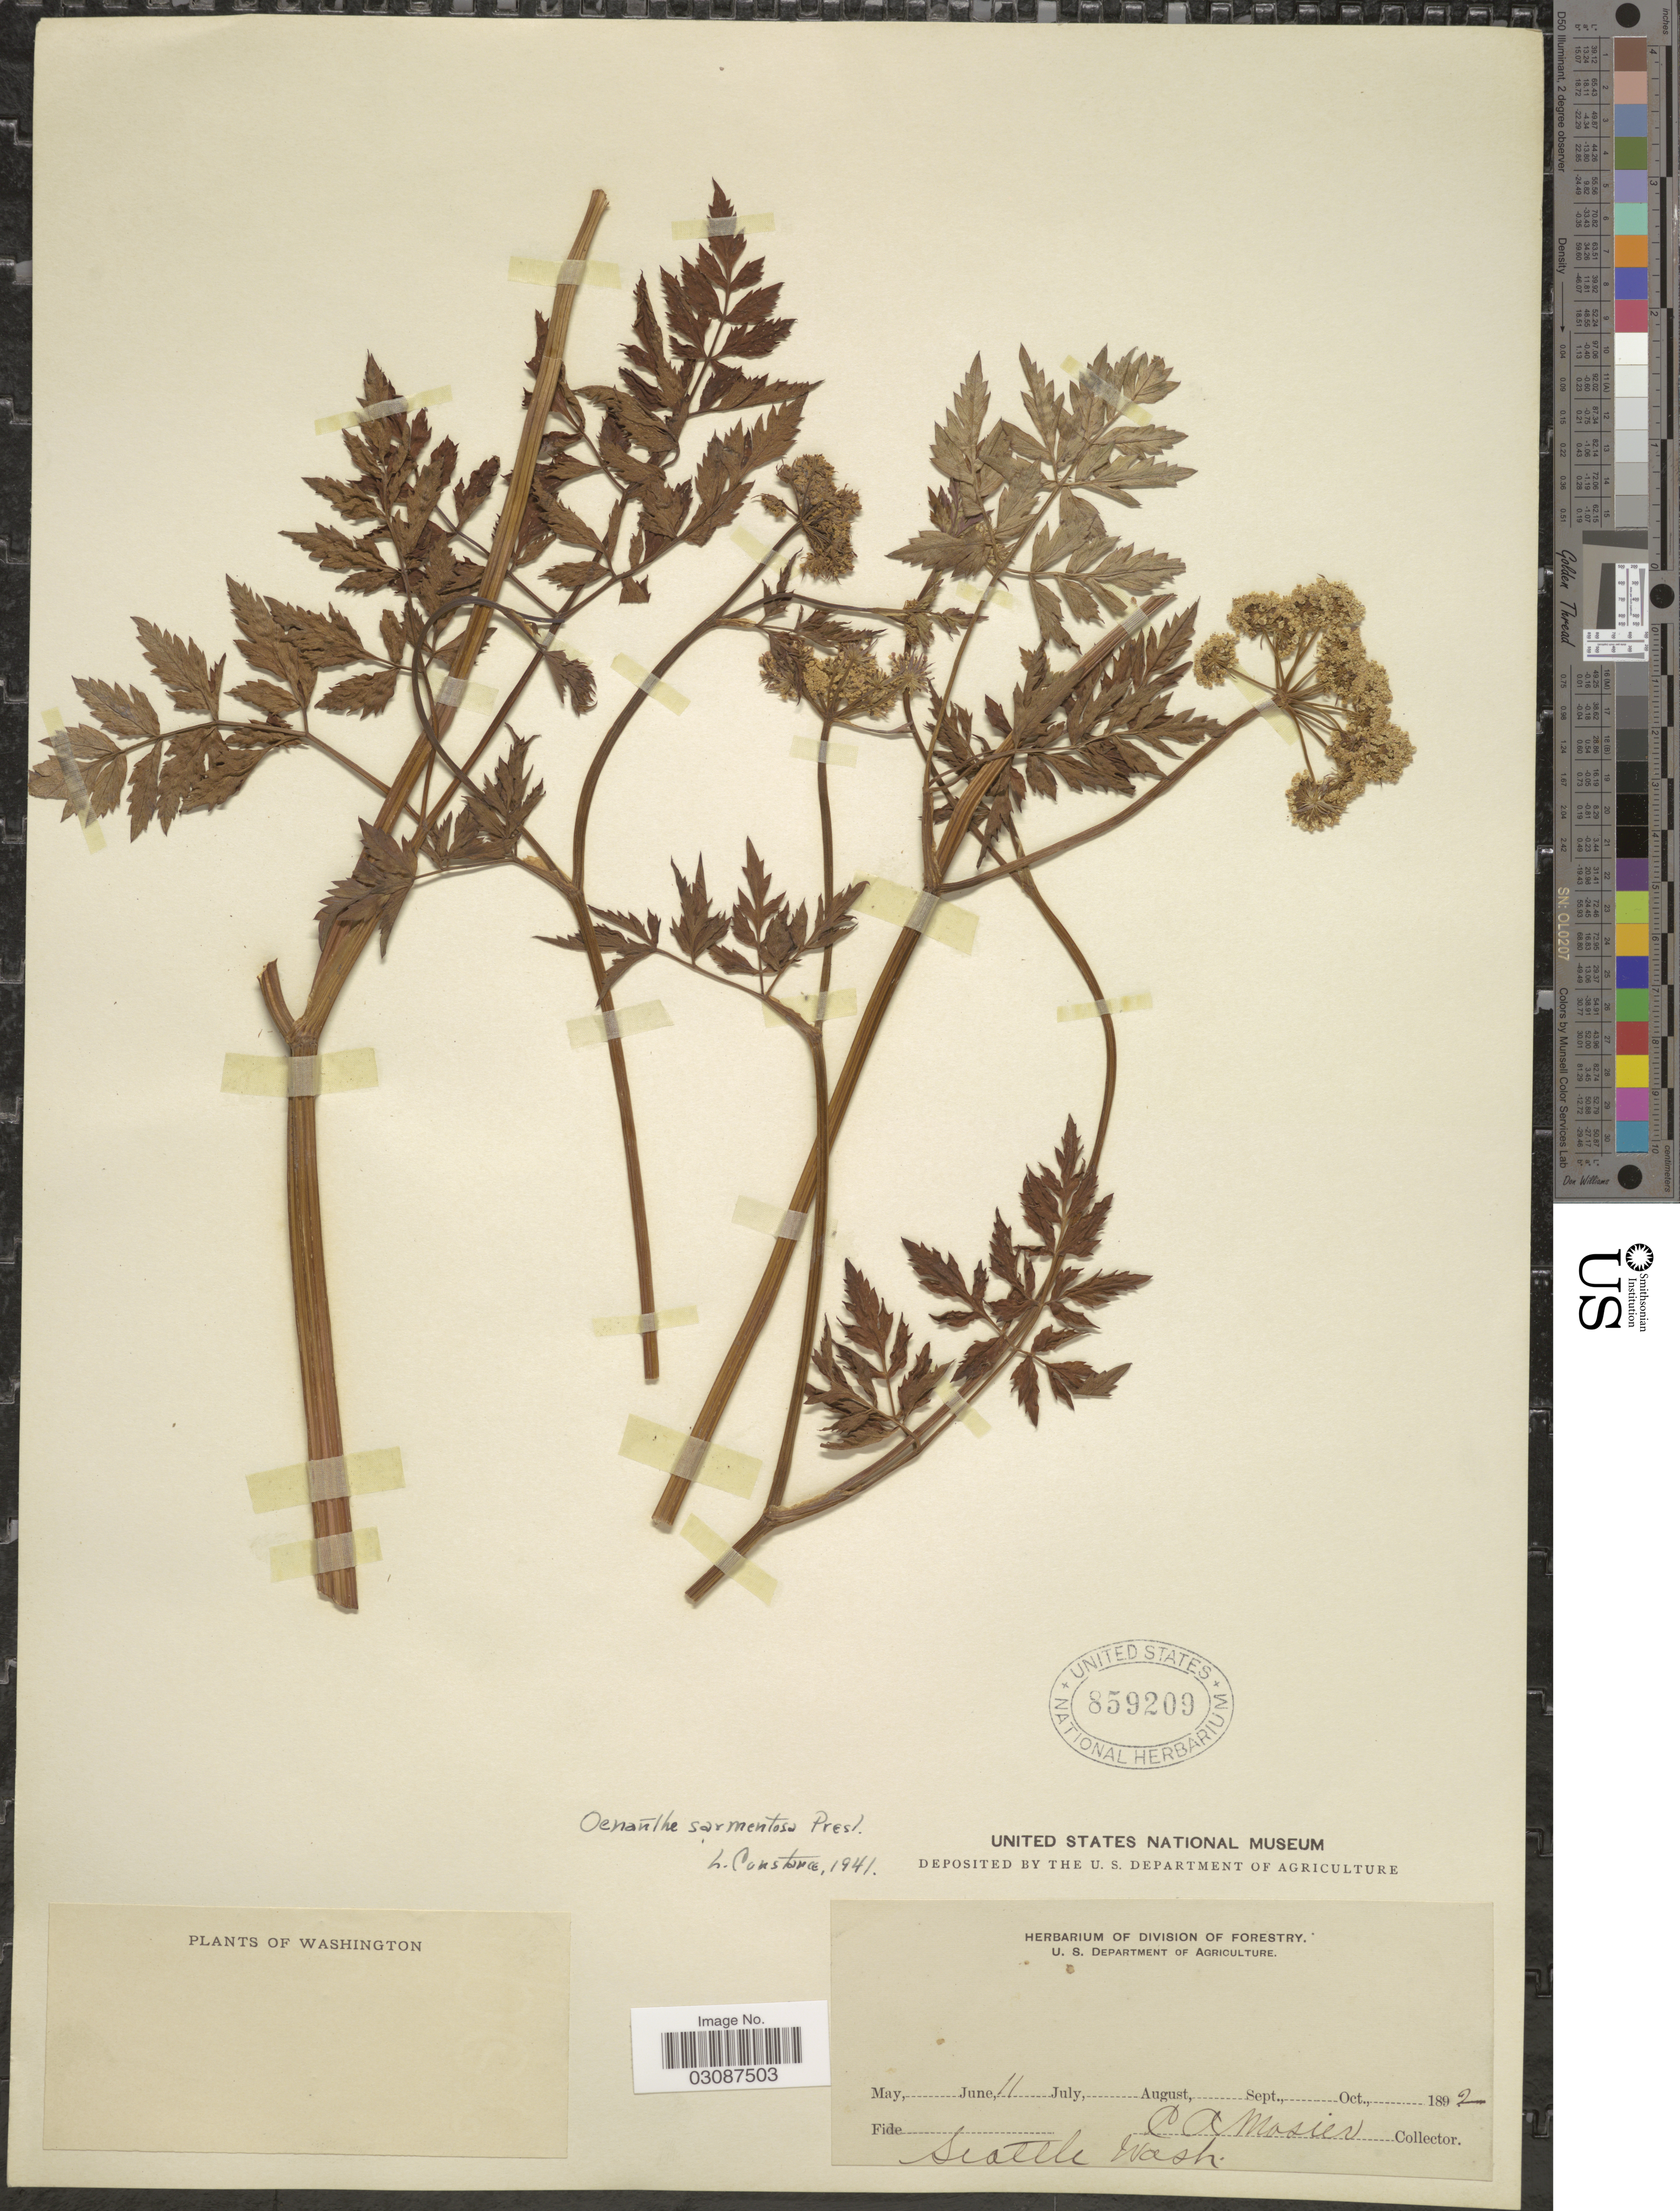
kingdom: Plantae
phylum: Tracheophyta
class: Magnoliopsida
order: Apiales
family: Apiaceae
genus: Oenanthe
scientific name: Oenanthe californica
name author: S. Watson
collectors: C. A. Mosier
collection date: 1892-06-11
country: United States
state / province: Washington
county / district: King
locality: Seattle Wash.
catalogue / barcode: US 859209